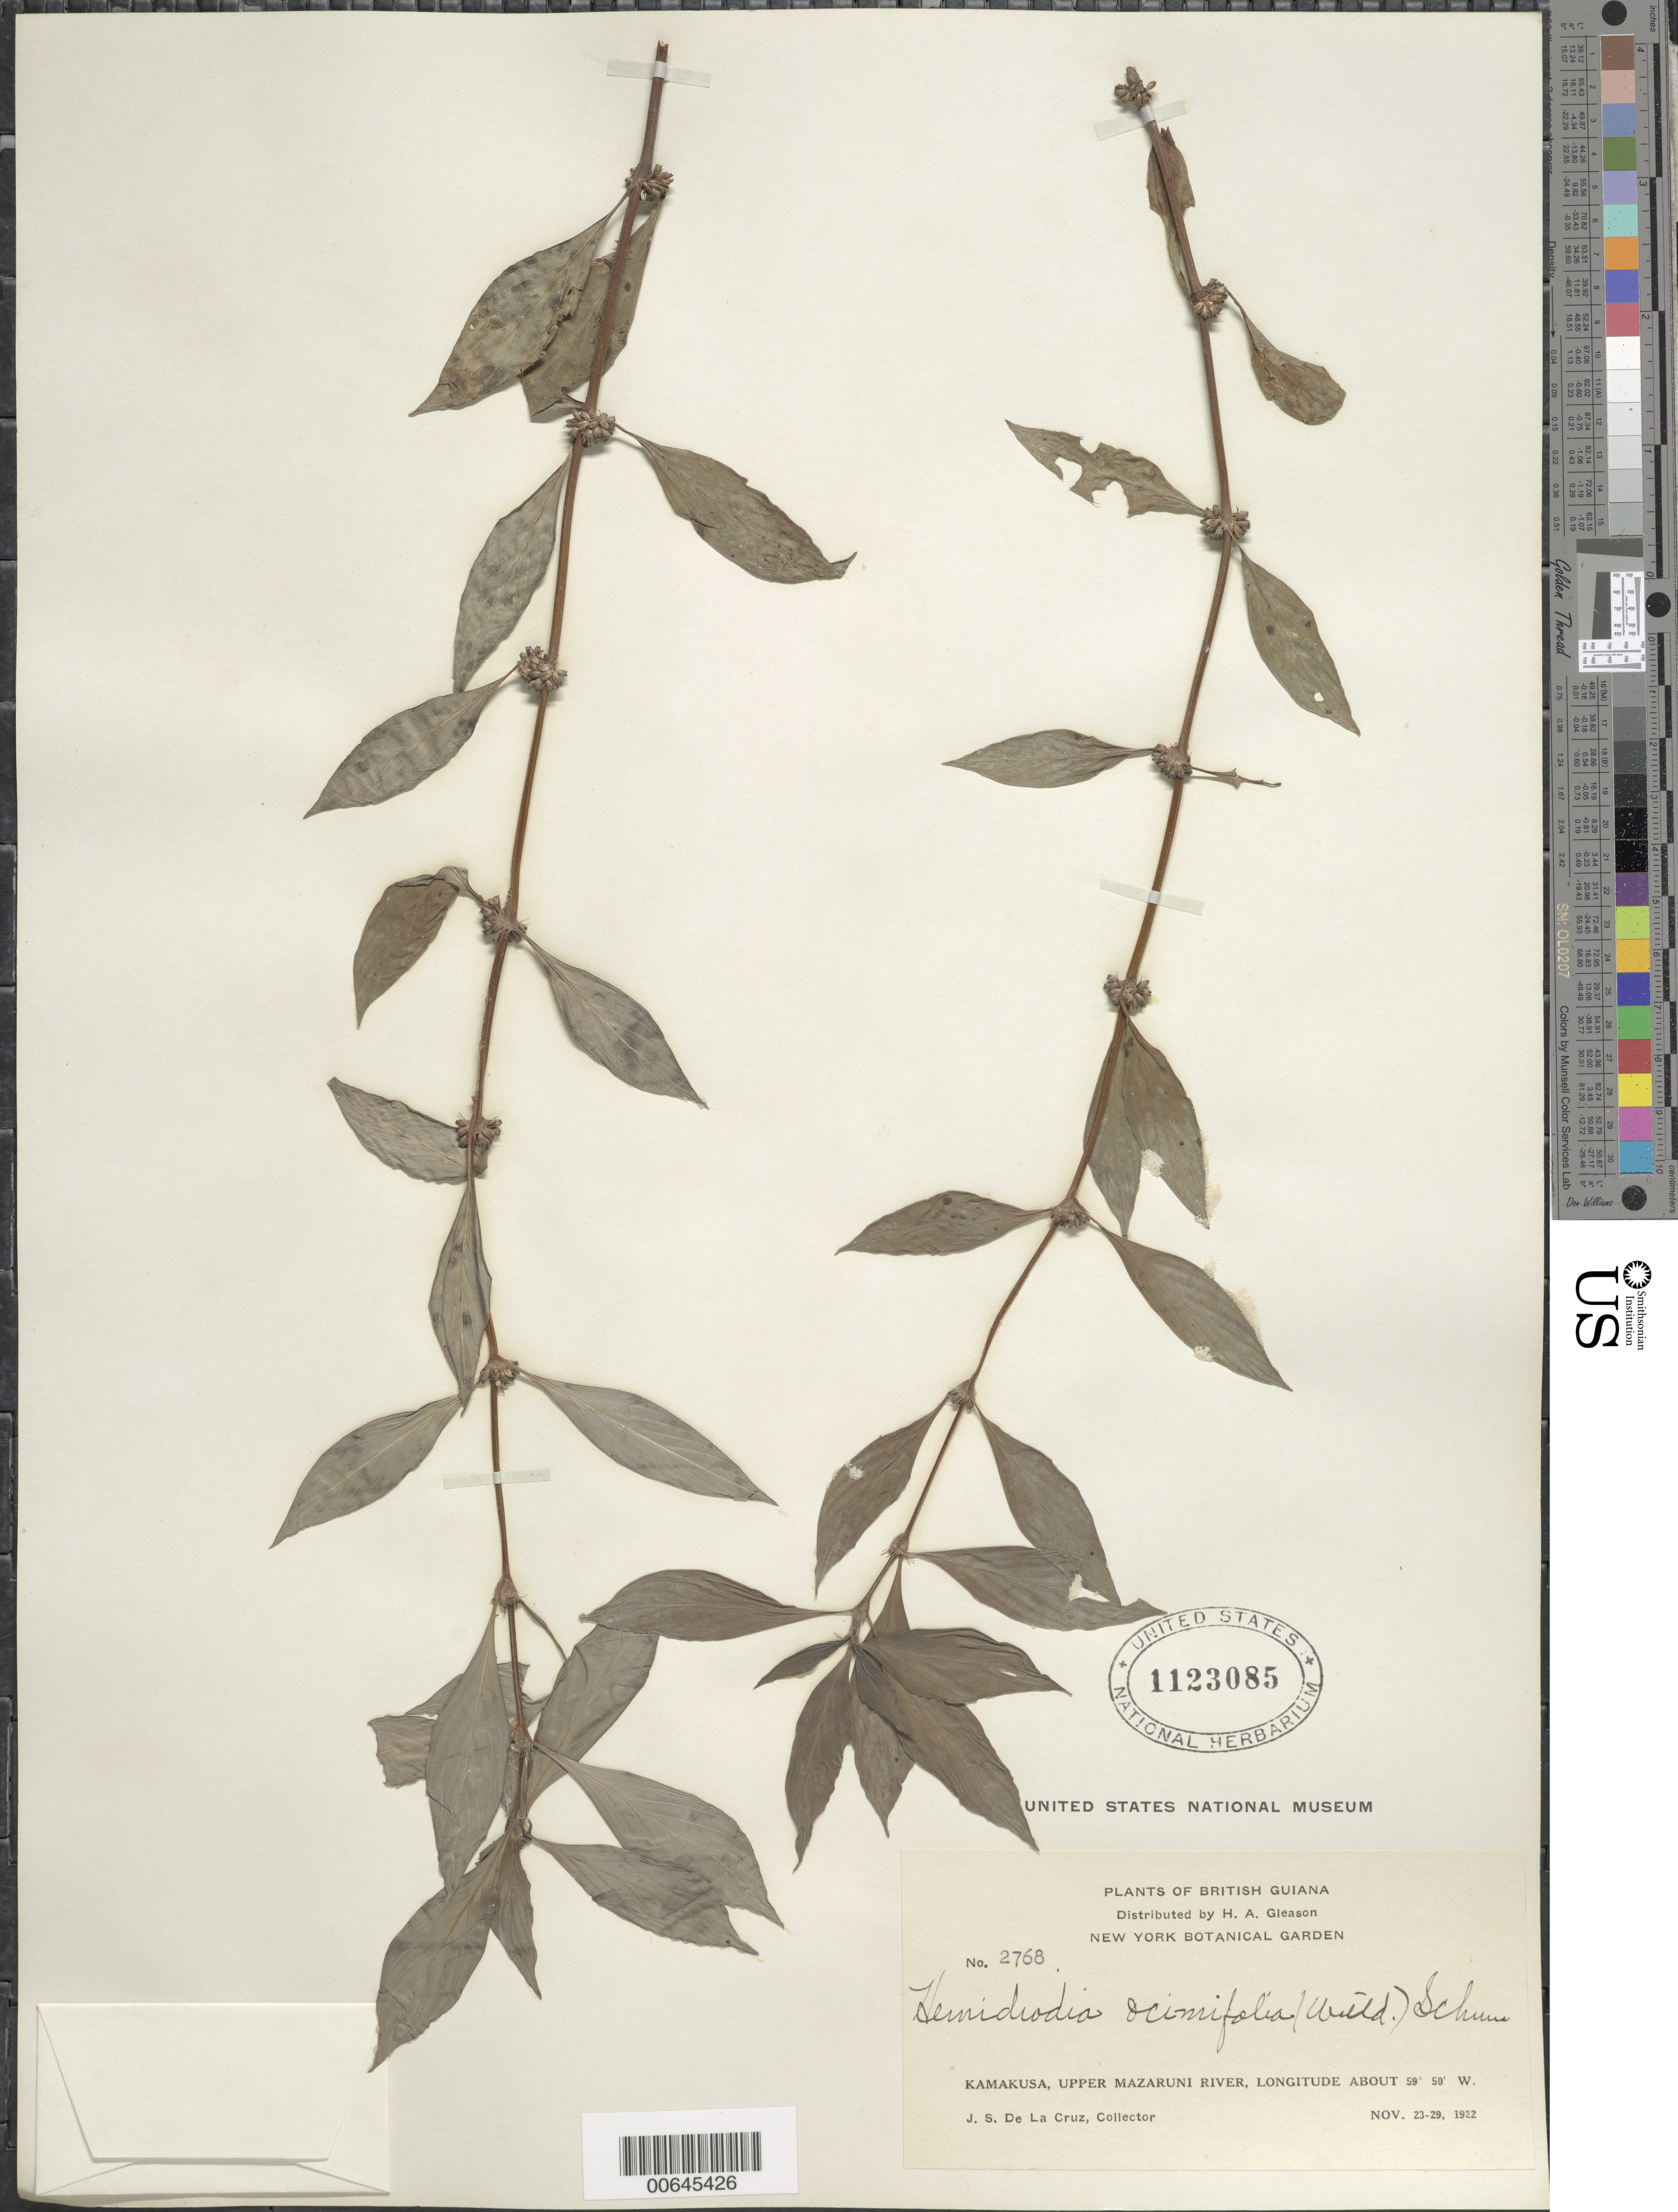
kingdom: Plantae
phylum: Tracheophyta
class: Magnoliopsida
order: Gentianales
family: Rubiaceae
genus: Hemidiodia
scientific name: Hemidiodia ocymifolia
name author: (Willd. ex Roem. & Schult.) K. Schum.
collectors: J. S. de la Cruz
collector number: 2768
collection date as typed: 23-Nov-22 to 29-Nov-22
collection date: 1922-11-23/1922-11-29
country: Guyana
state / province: Cuyuni-Mazaruni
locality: Kamakusa, Upper Mazaruni R.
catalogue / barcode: US 1123085